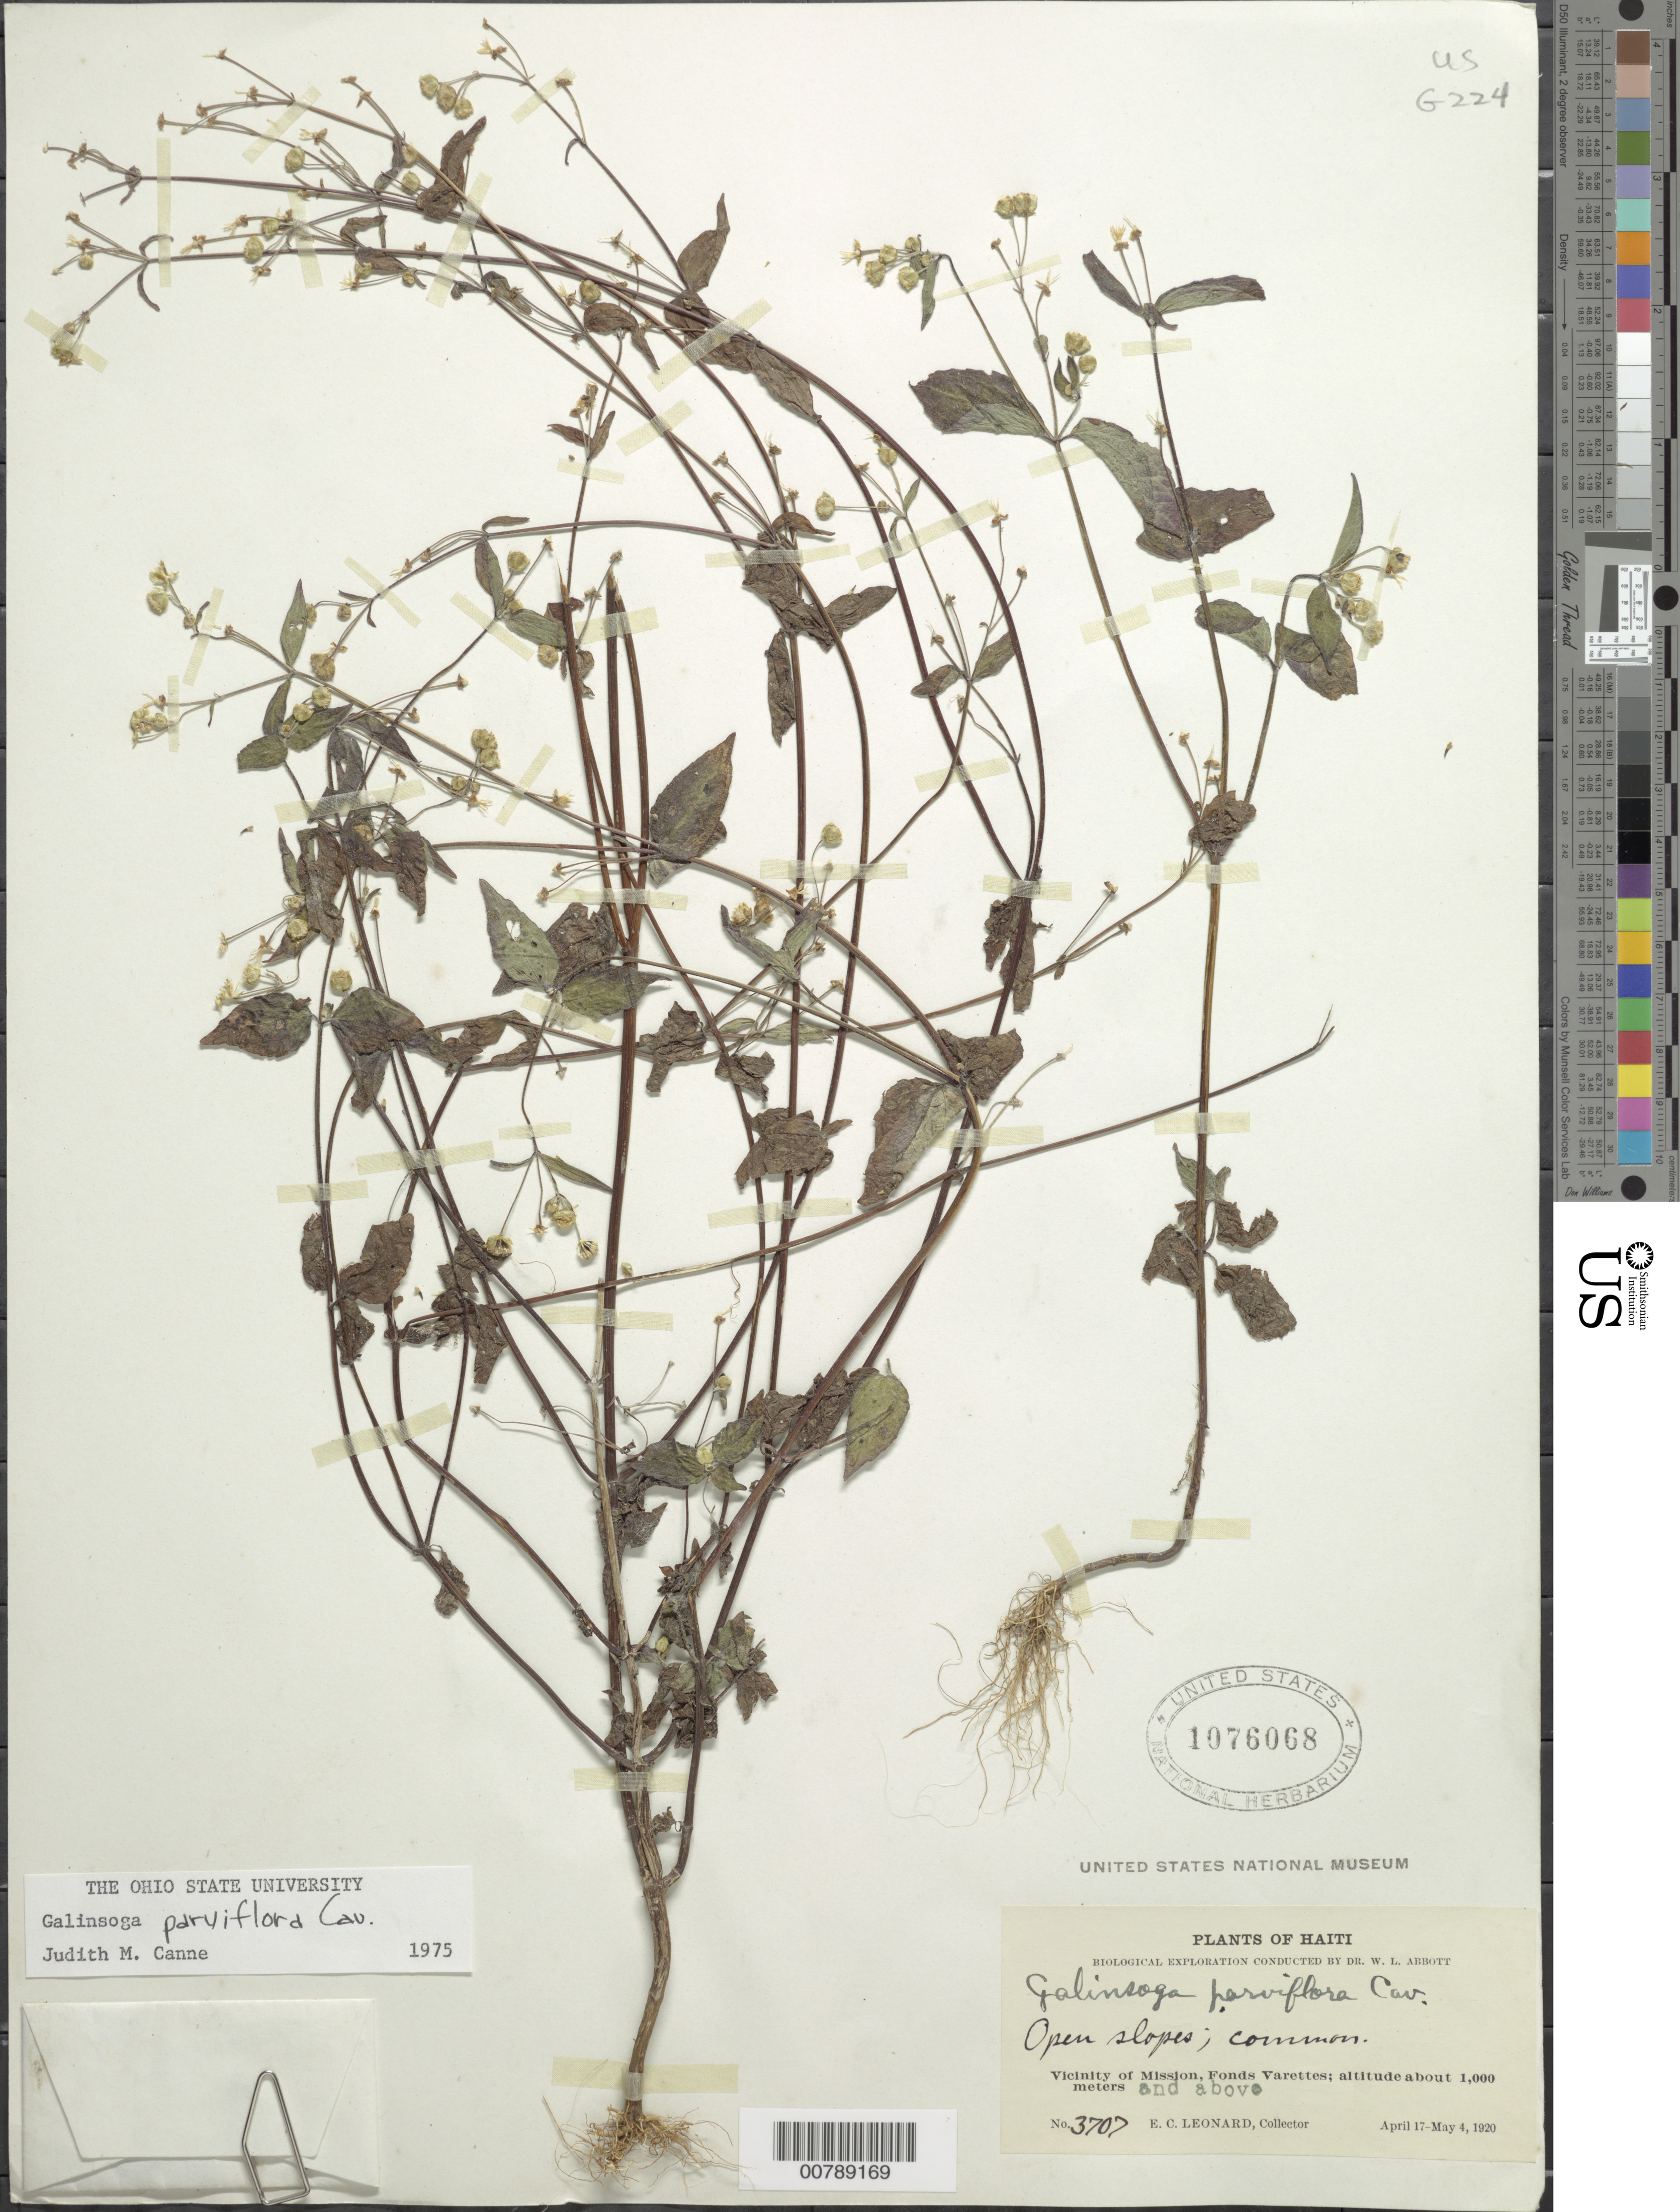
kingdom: Plantae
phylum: Tracheophyta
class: Magnoliopsida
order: Asterales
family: Asteraceae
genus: Galinsoga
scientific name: Galinsoga parviflora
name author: Cav.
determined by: Canne-Hilliker, J. M.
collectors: E. C. Leonard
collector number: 3707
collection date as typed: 17 Apr 1920 04 May 1920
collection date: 1920-04-17/1920-05-04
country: Haiti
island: Hispaniola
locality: Vicinity of Mission, Fonds Varettes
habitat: Open slopes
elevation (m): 1000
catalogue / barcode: US 1076068